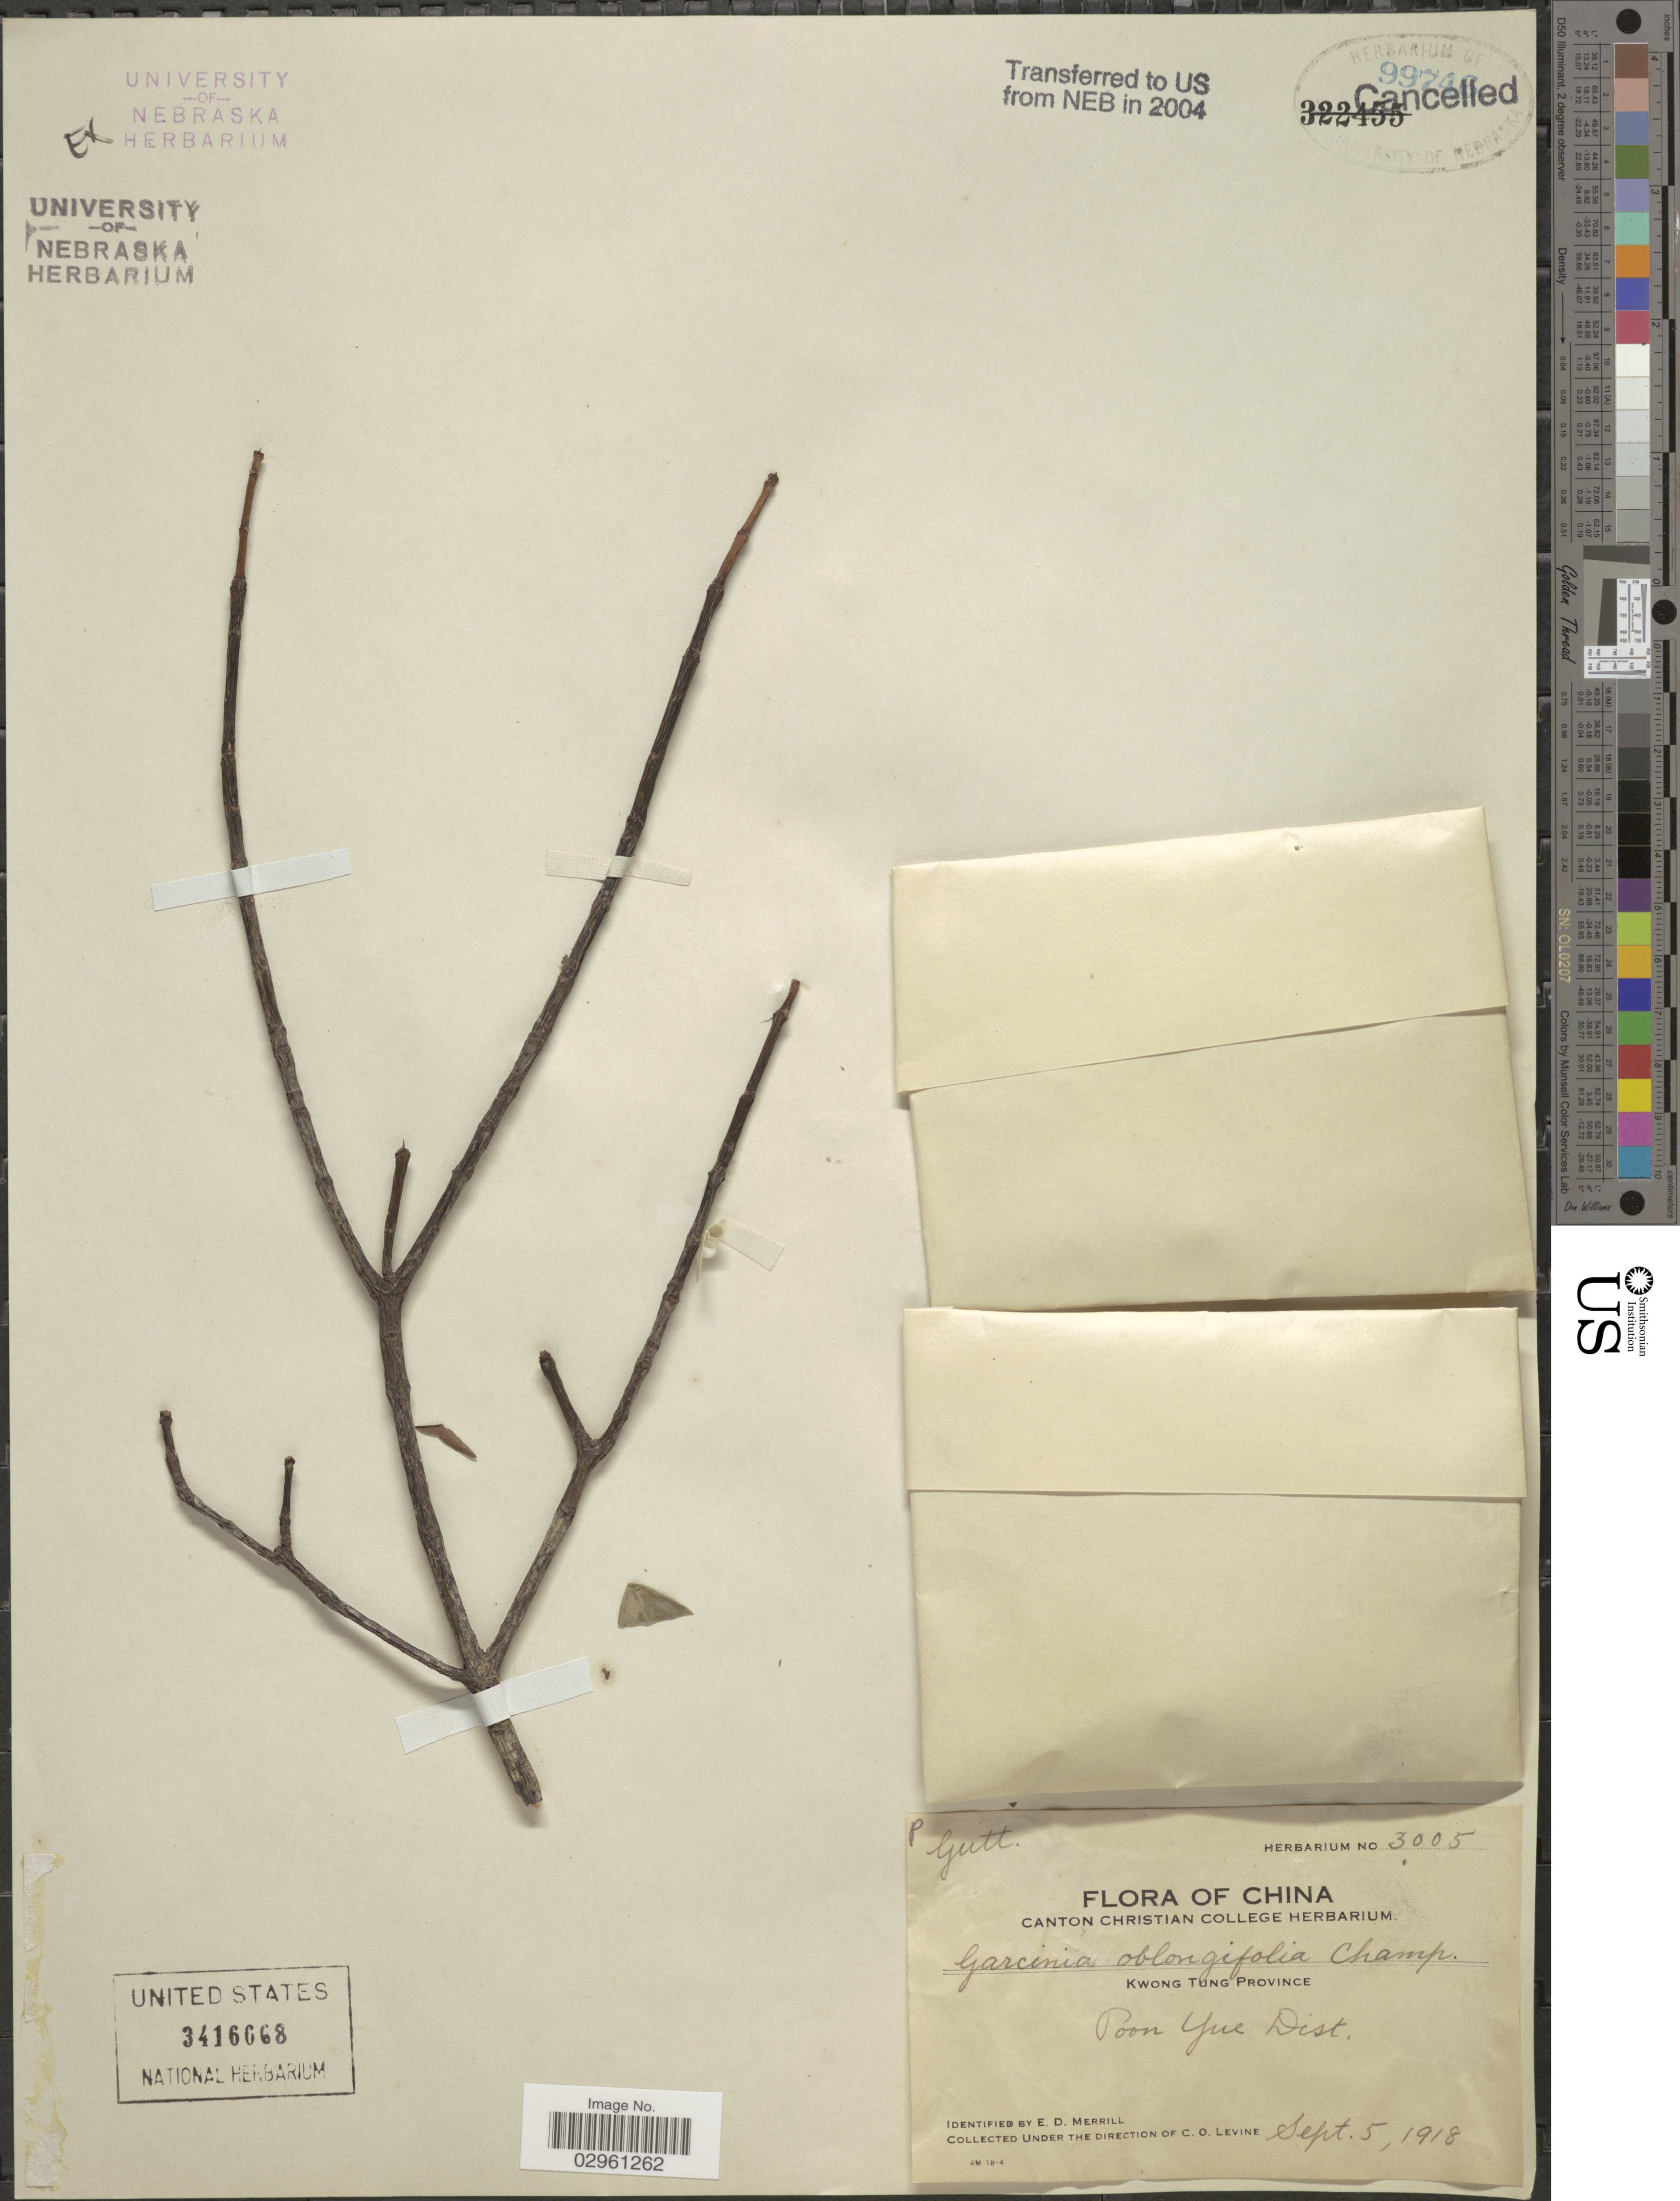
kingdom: Plantae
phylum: Tracheophyta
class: Magnoliopsida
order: Malpighiales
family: Clusiaceae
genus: Garcinia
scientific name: Garcinia oblongifolia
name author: Champ. ex Benth.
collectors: C. O. Levine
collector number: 3005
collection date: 1918-09-05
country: China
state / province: Guangdong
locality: Kwong Tung Province. Poon Yue Dist.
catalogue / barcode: US 3416668